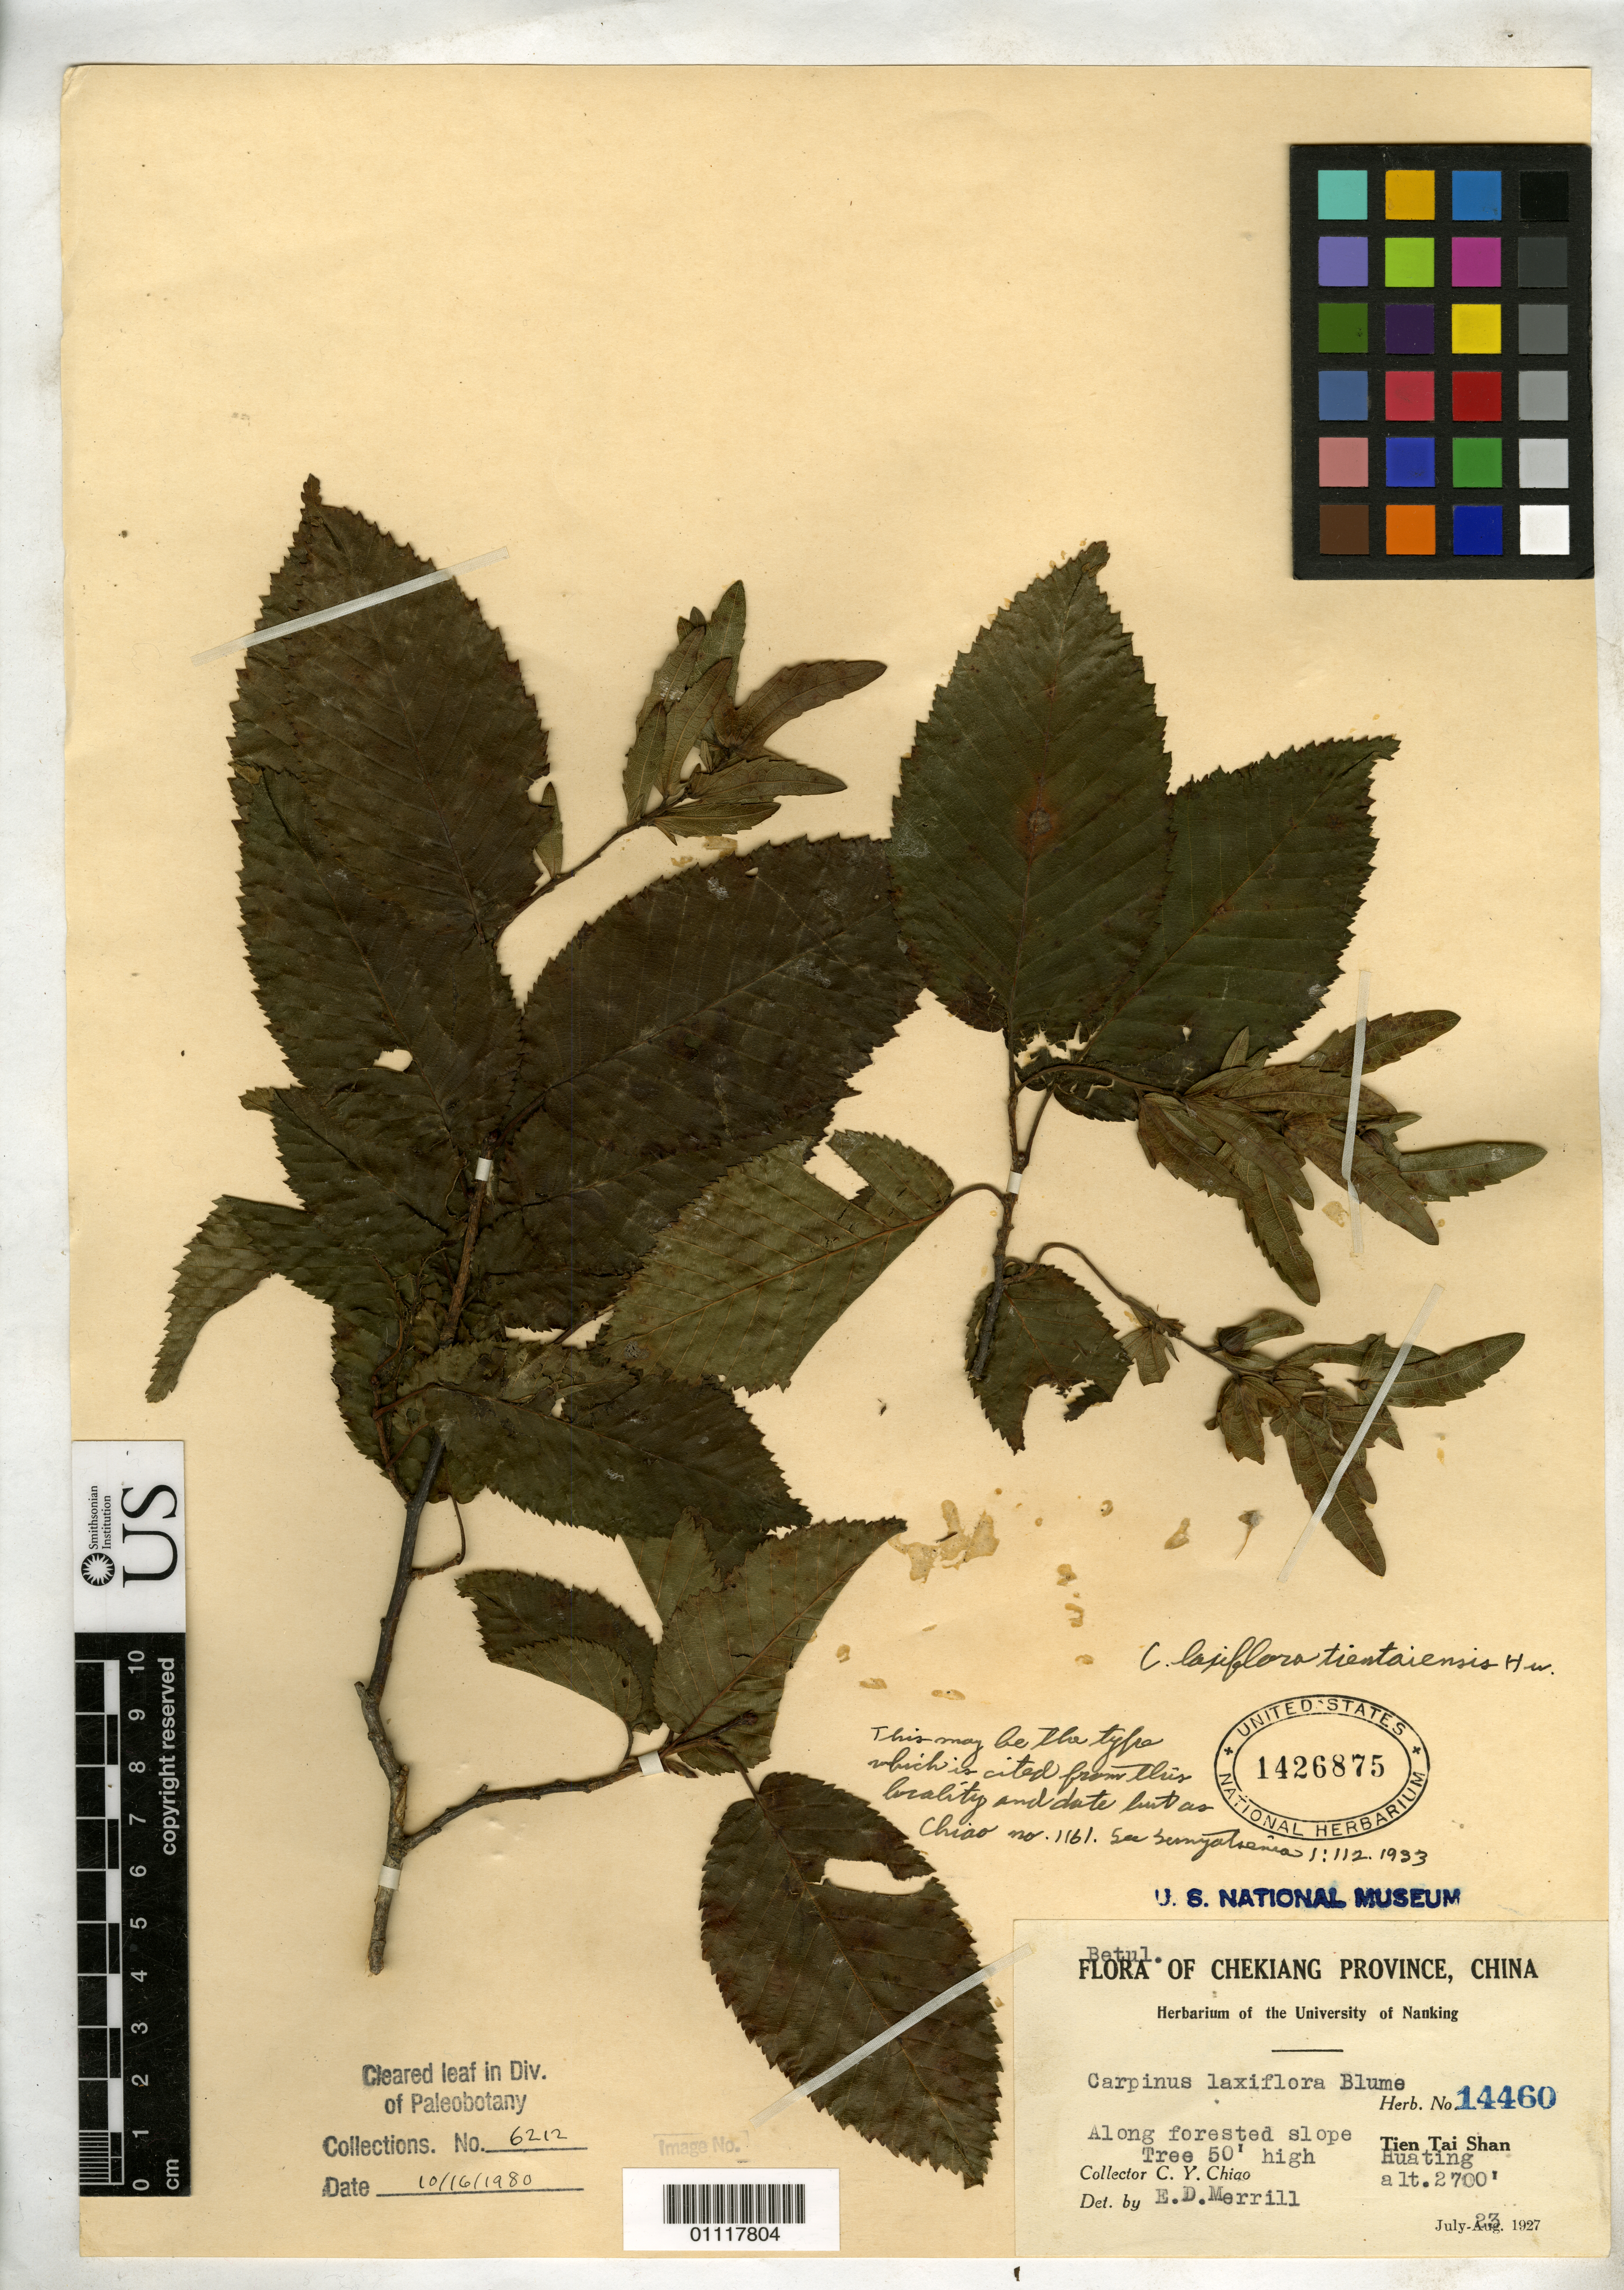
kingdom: Plantae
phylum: Tracheophyta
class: Magnoliopsida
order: Fagales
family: Betulaceae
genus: Carpinus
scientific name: Carpinus laxiflora var. tientaiensis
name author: Hu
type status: Possible Type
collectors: C. Y. Chiao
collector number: Herb. no. 14460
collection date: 1927-08-23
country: China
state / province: Zhejiang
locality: Chekiang Province, Tien Tai Shan, Huating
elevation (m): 823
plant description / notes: Protologue cites collection as Chiao 1161; this specimen labeled as Chiao Herb. no. 14460 but all other collection data match.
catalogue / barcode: US 1426875